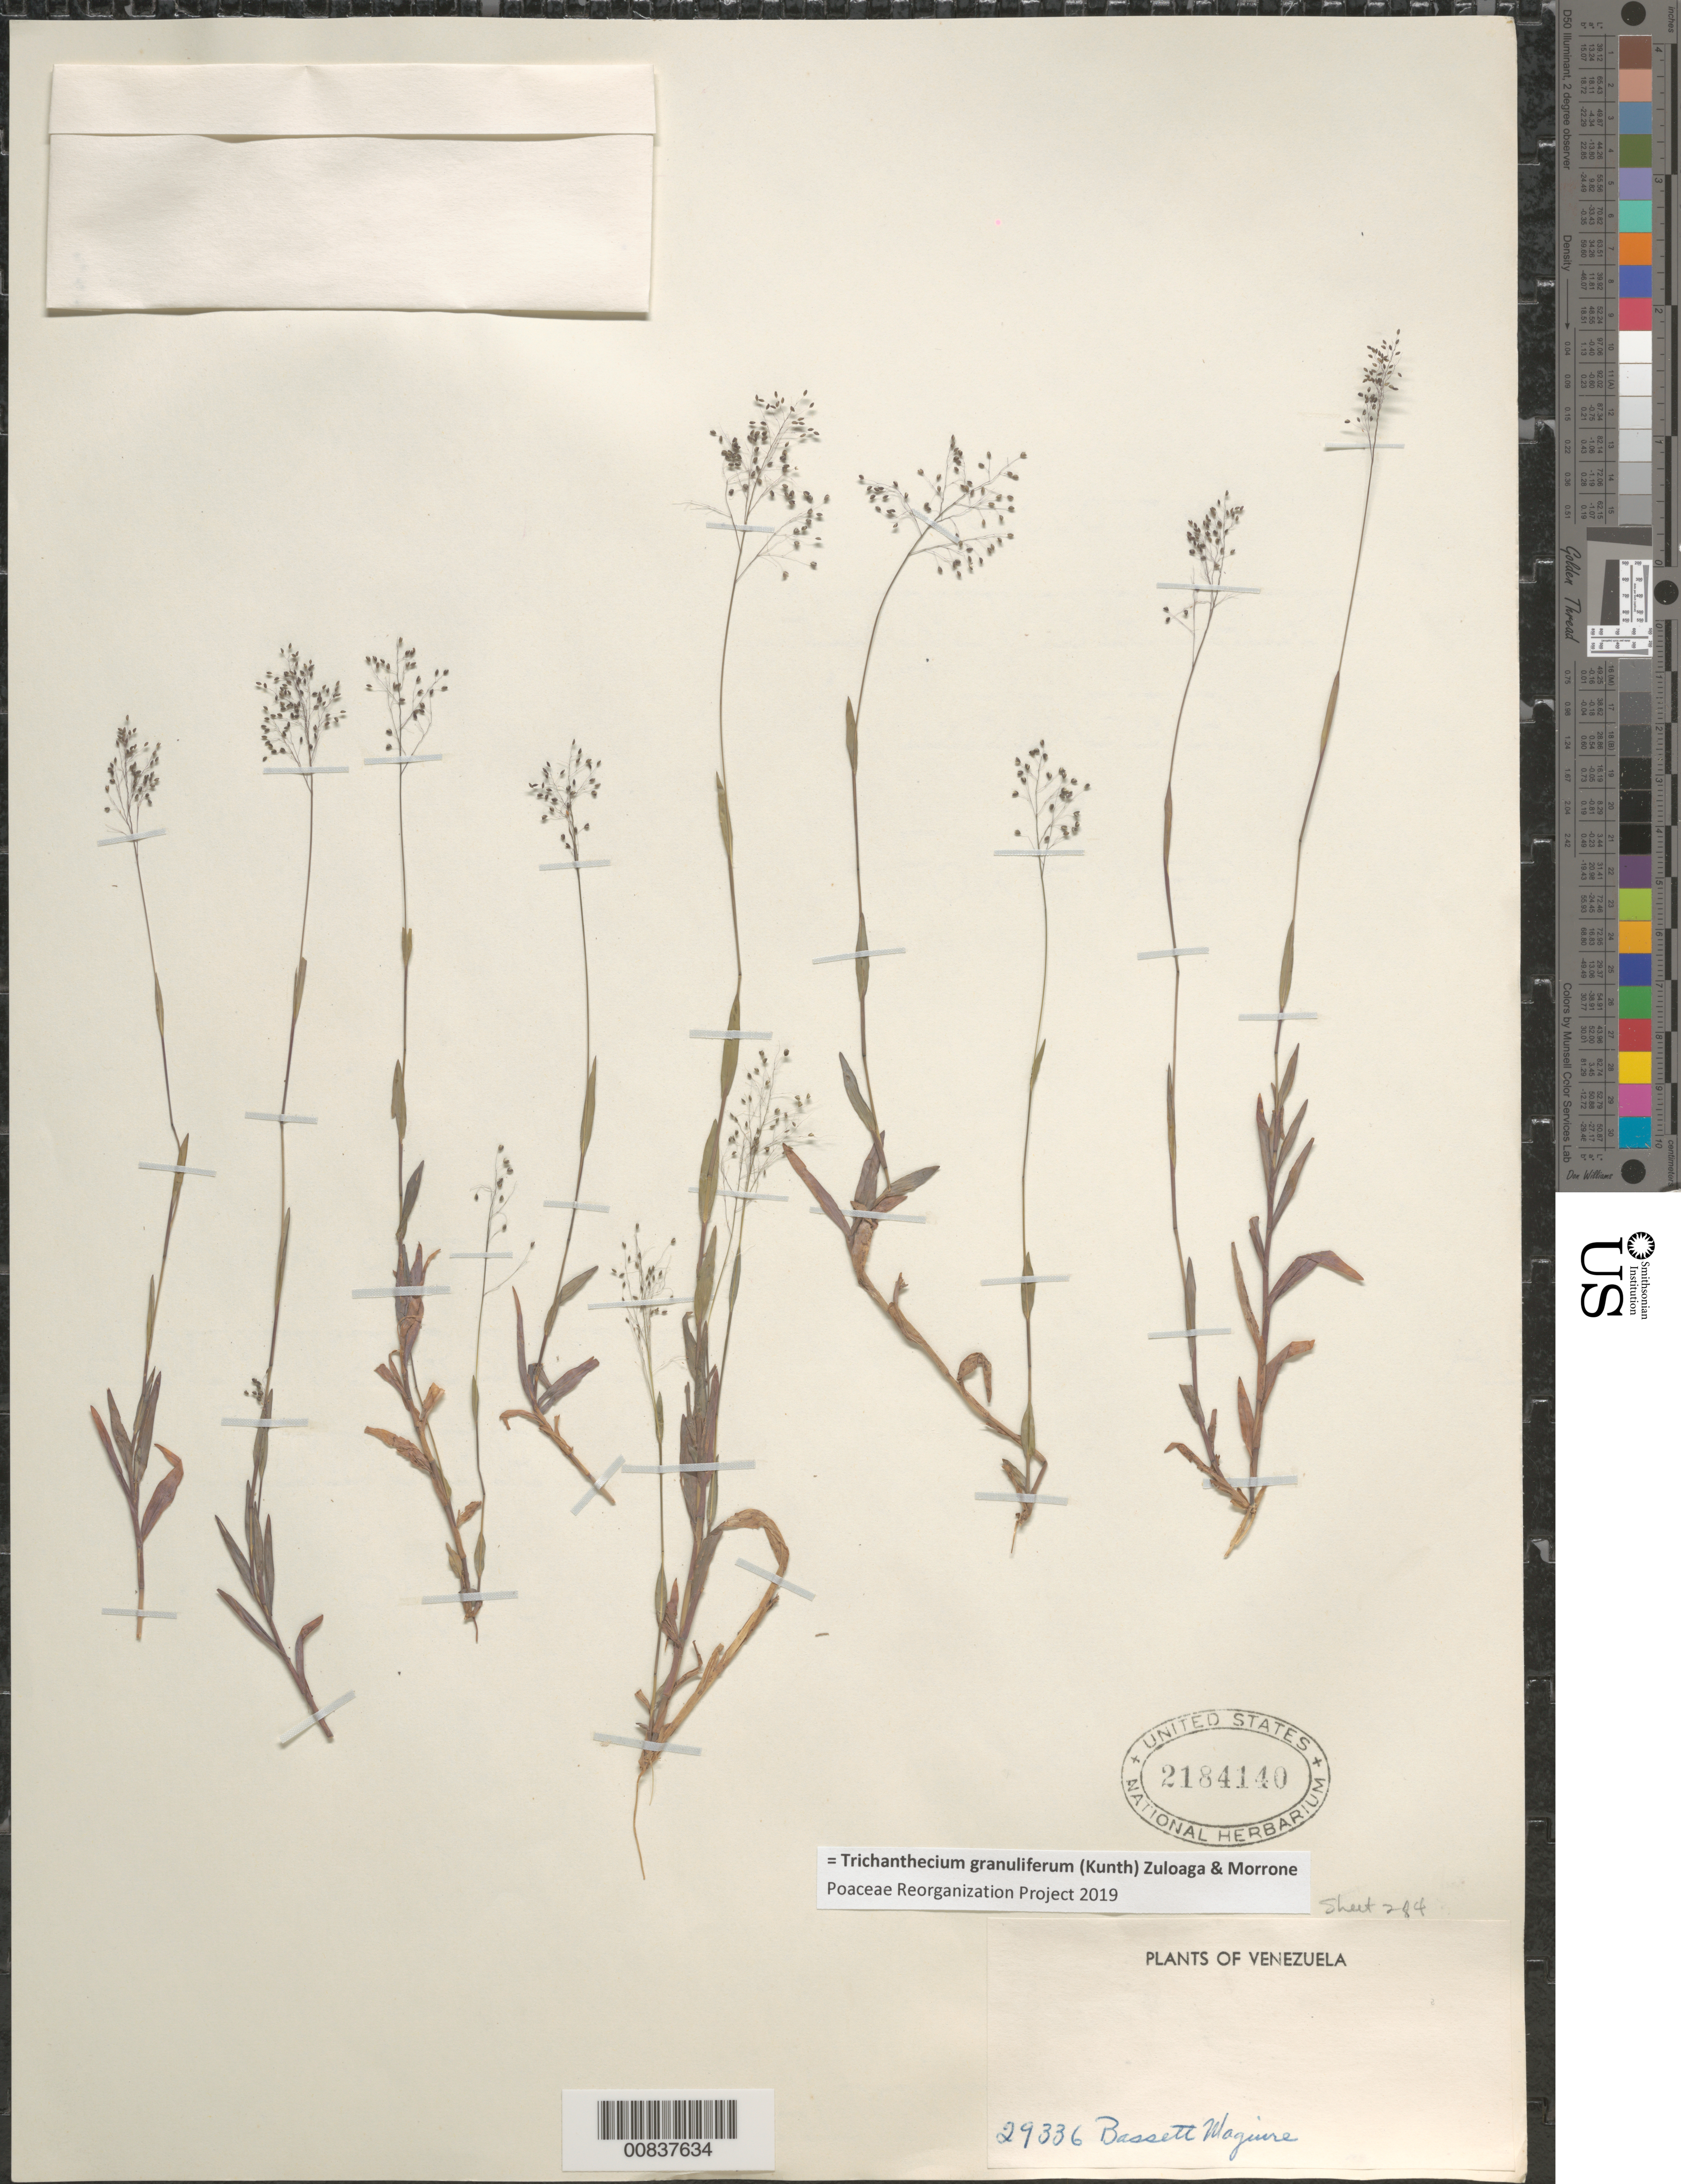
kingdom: Plantae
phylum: Tracheophyta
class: Liliopsida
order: Poales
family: Poaceae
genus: Trichanthecium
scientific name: Trichanthecium granuliferum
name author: (Kunth) Zuloaga & Morrone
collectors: B. Maguire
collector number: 29336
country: Venezuela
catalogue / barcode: US 2184140